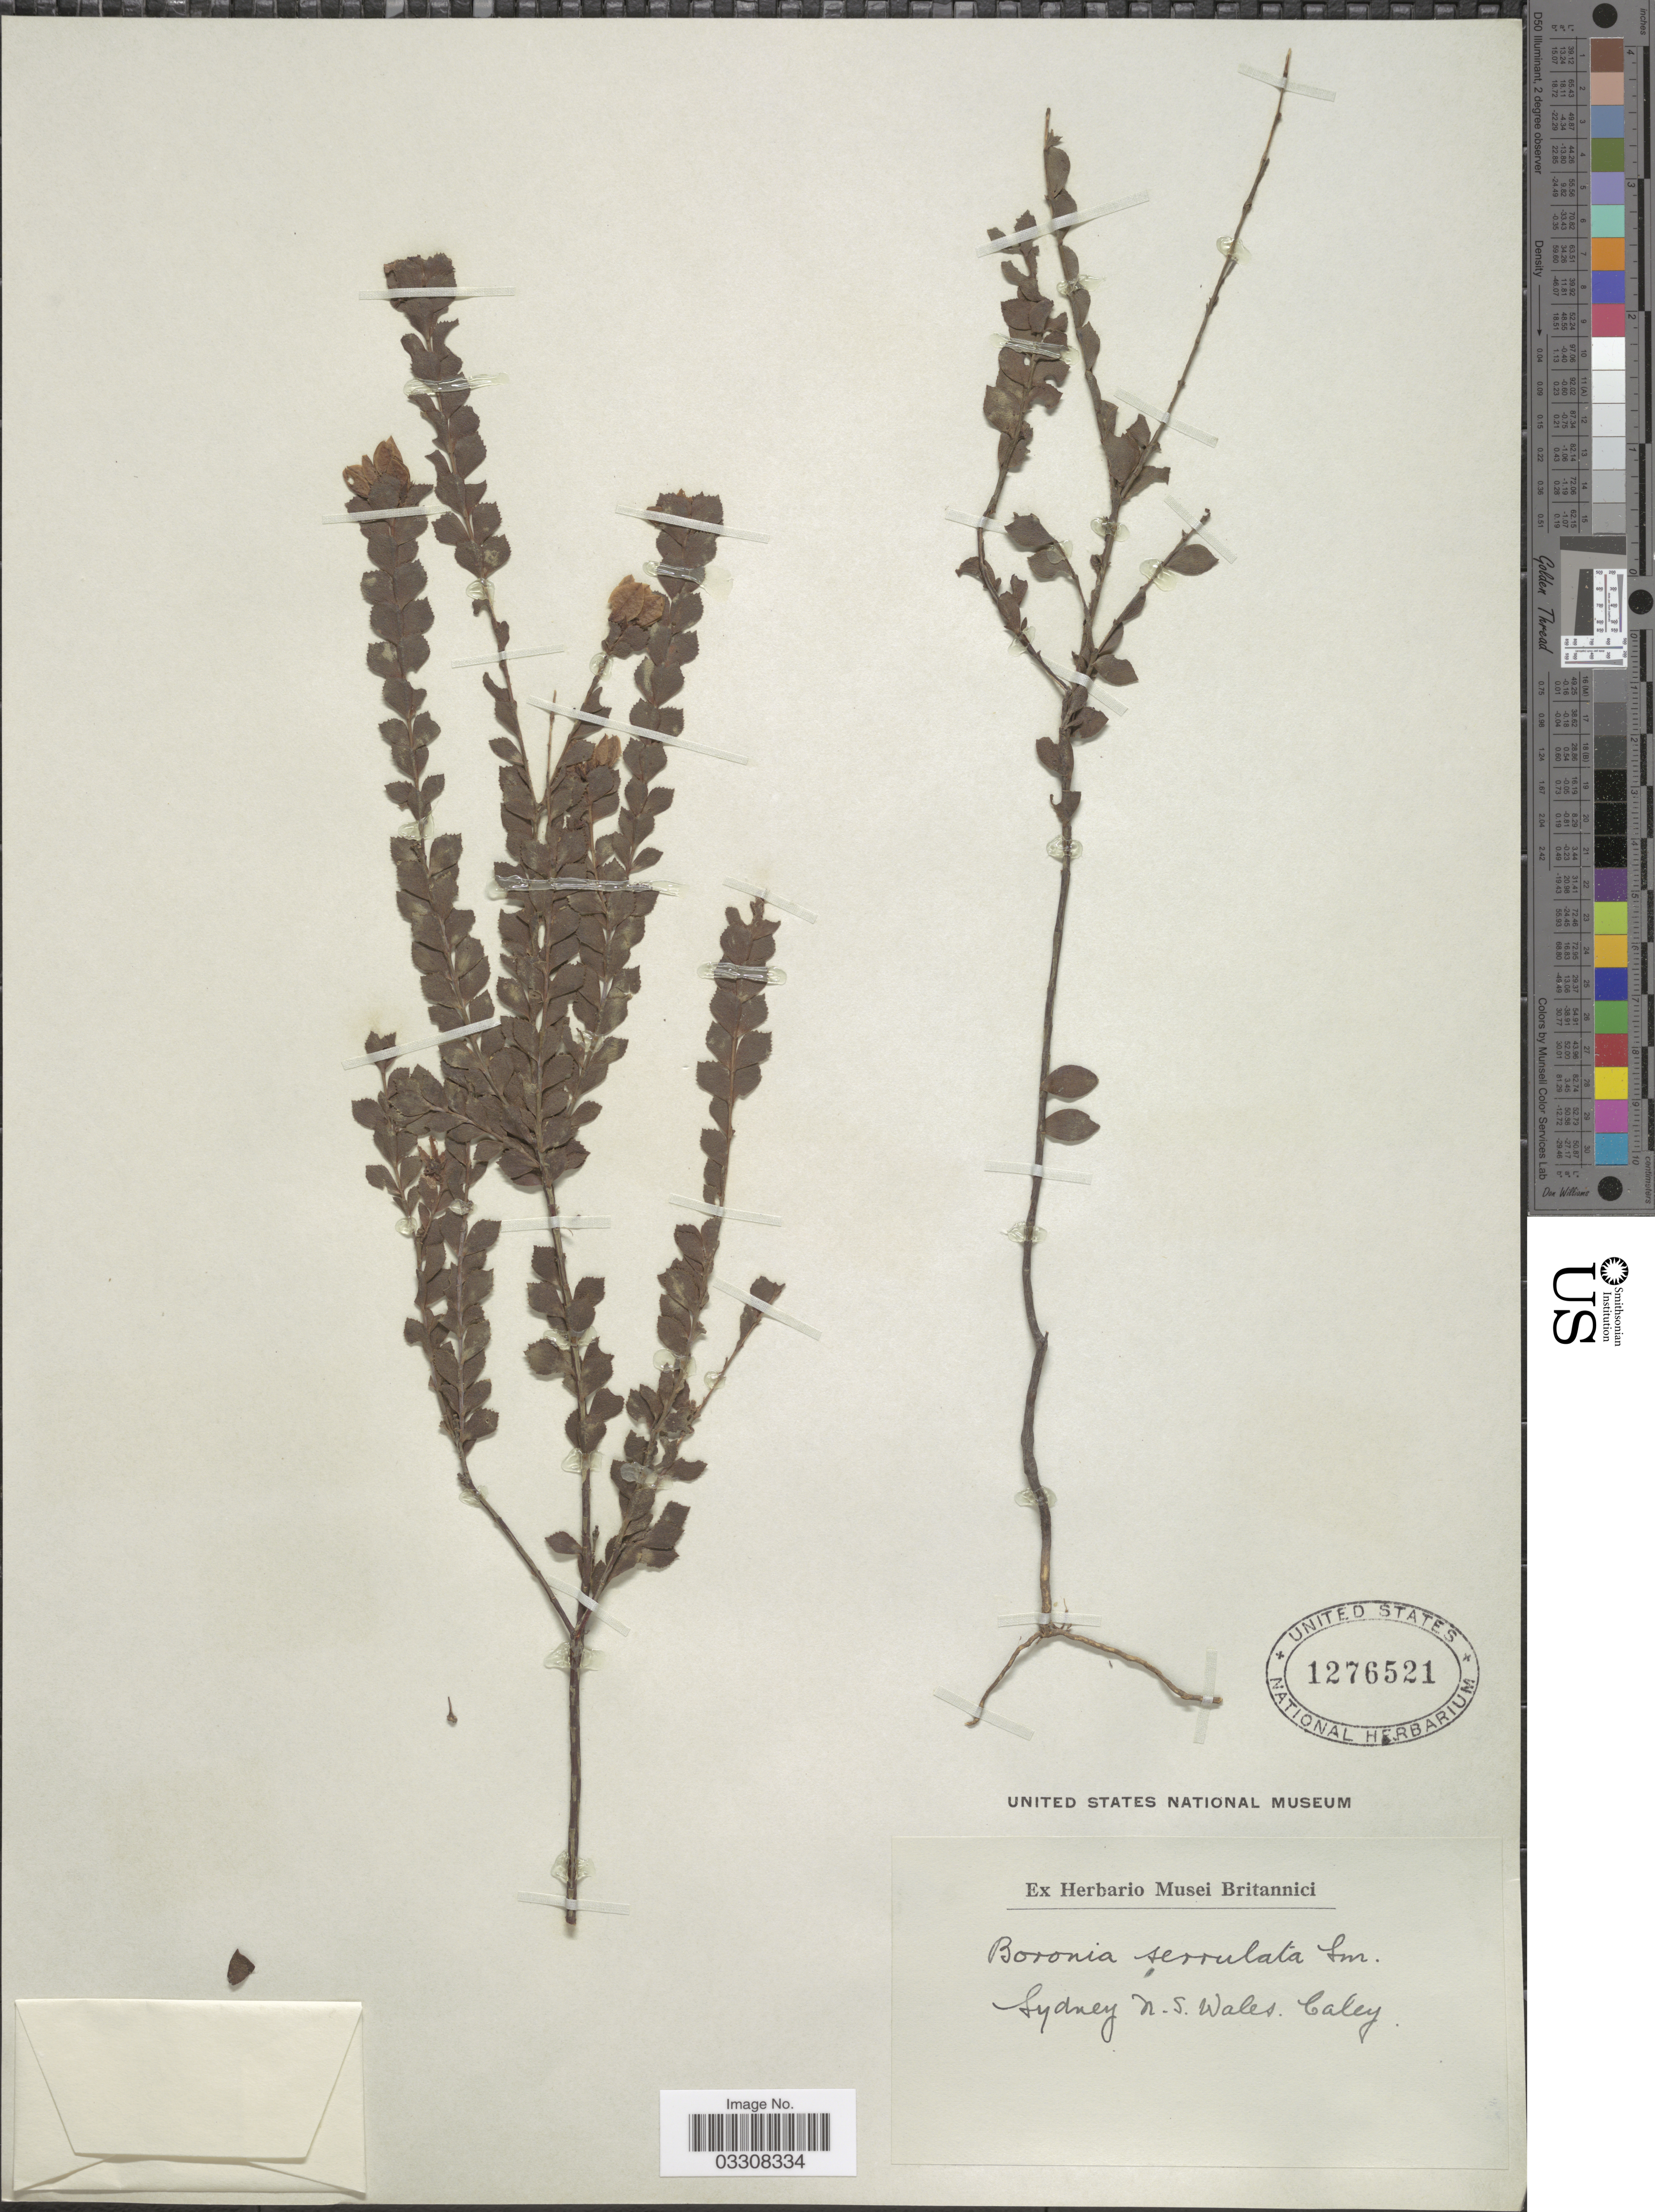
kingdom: Plantae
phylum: Tracheophyta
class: Magnoliopsida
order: Sapindales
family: Rutaceae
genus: Boronia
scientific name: Boronia serrulata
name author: Sm.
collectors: -. Caley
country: Australia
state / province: New South Wales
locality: Sydney.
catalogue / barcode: US 1276521